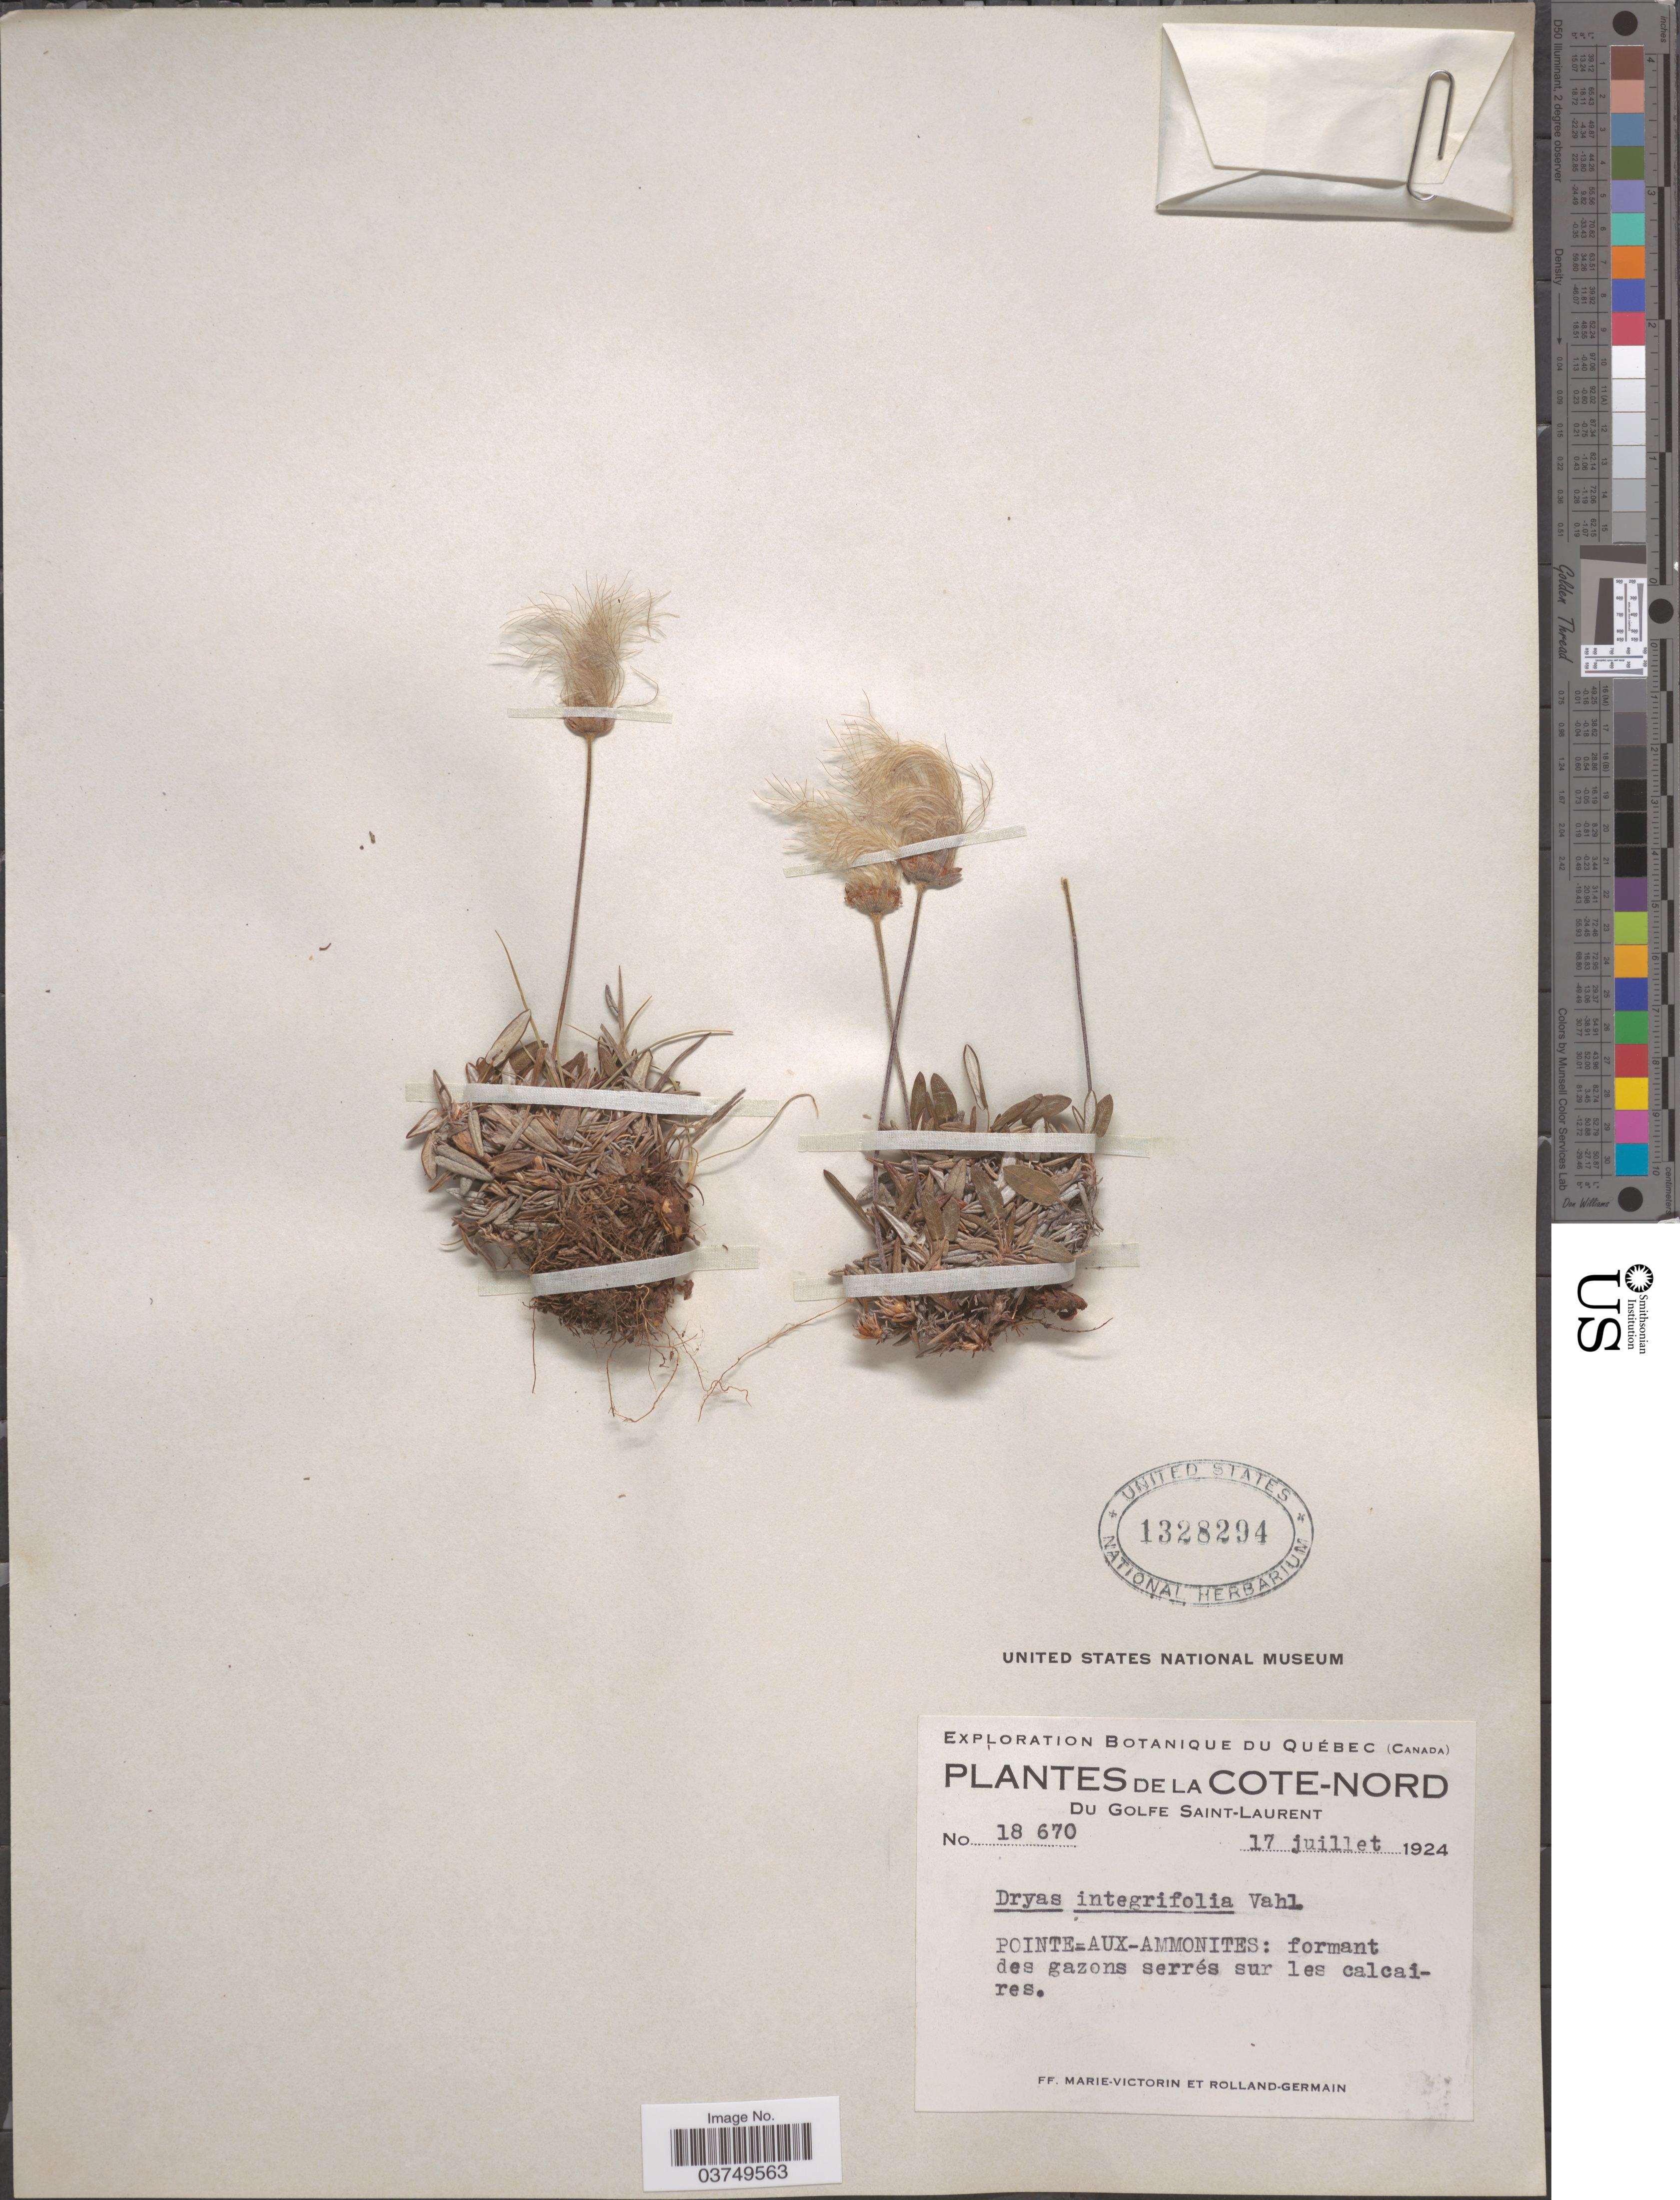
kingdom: Plantae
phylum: Tracheophyta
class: Magnoliopsida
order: Rosales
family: Rosaceae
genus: Dryas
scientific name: Dryas integrifolia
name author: Vahl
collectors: F. Marie-Victorin & Rolland-Germain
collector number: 18670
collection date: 1924-07-17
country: Canada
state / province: Quebec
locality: La Cote-Nord. Du Golfe Saint-Laurent. Pointe-Aux-Ammonites: formand des gazons serrés sur les calcaires.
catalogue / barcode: US 1328294